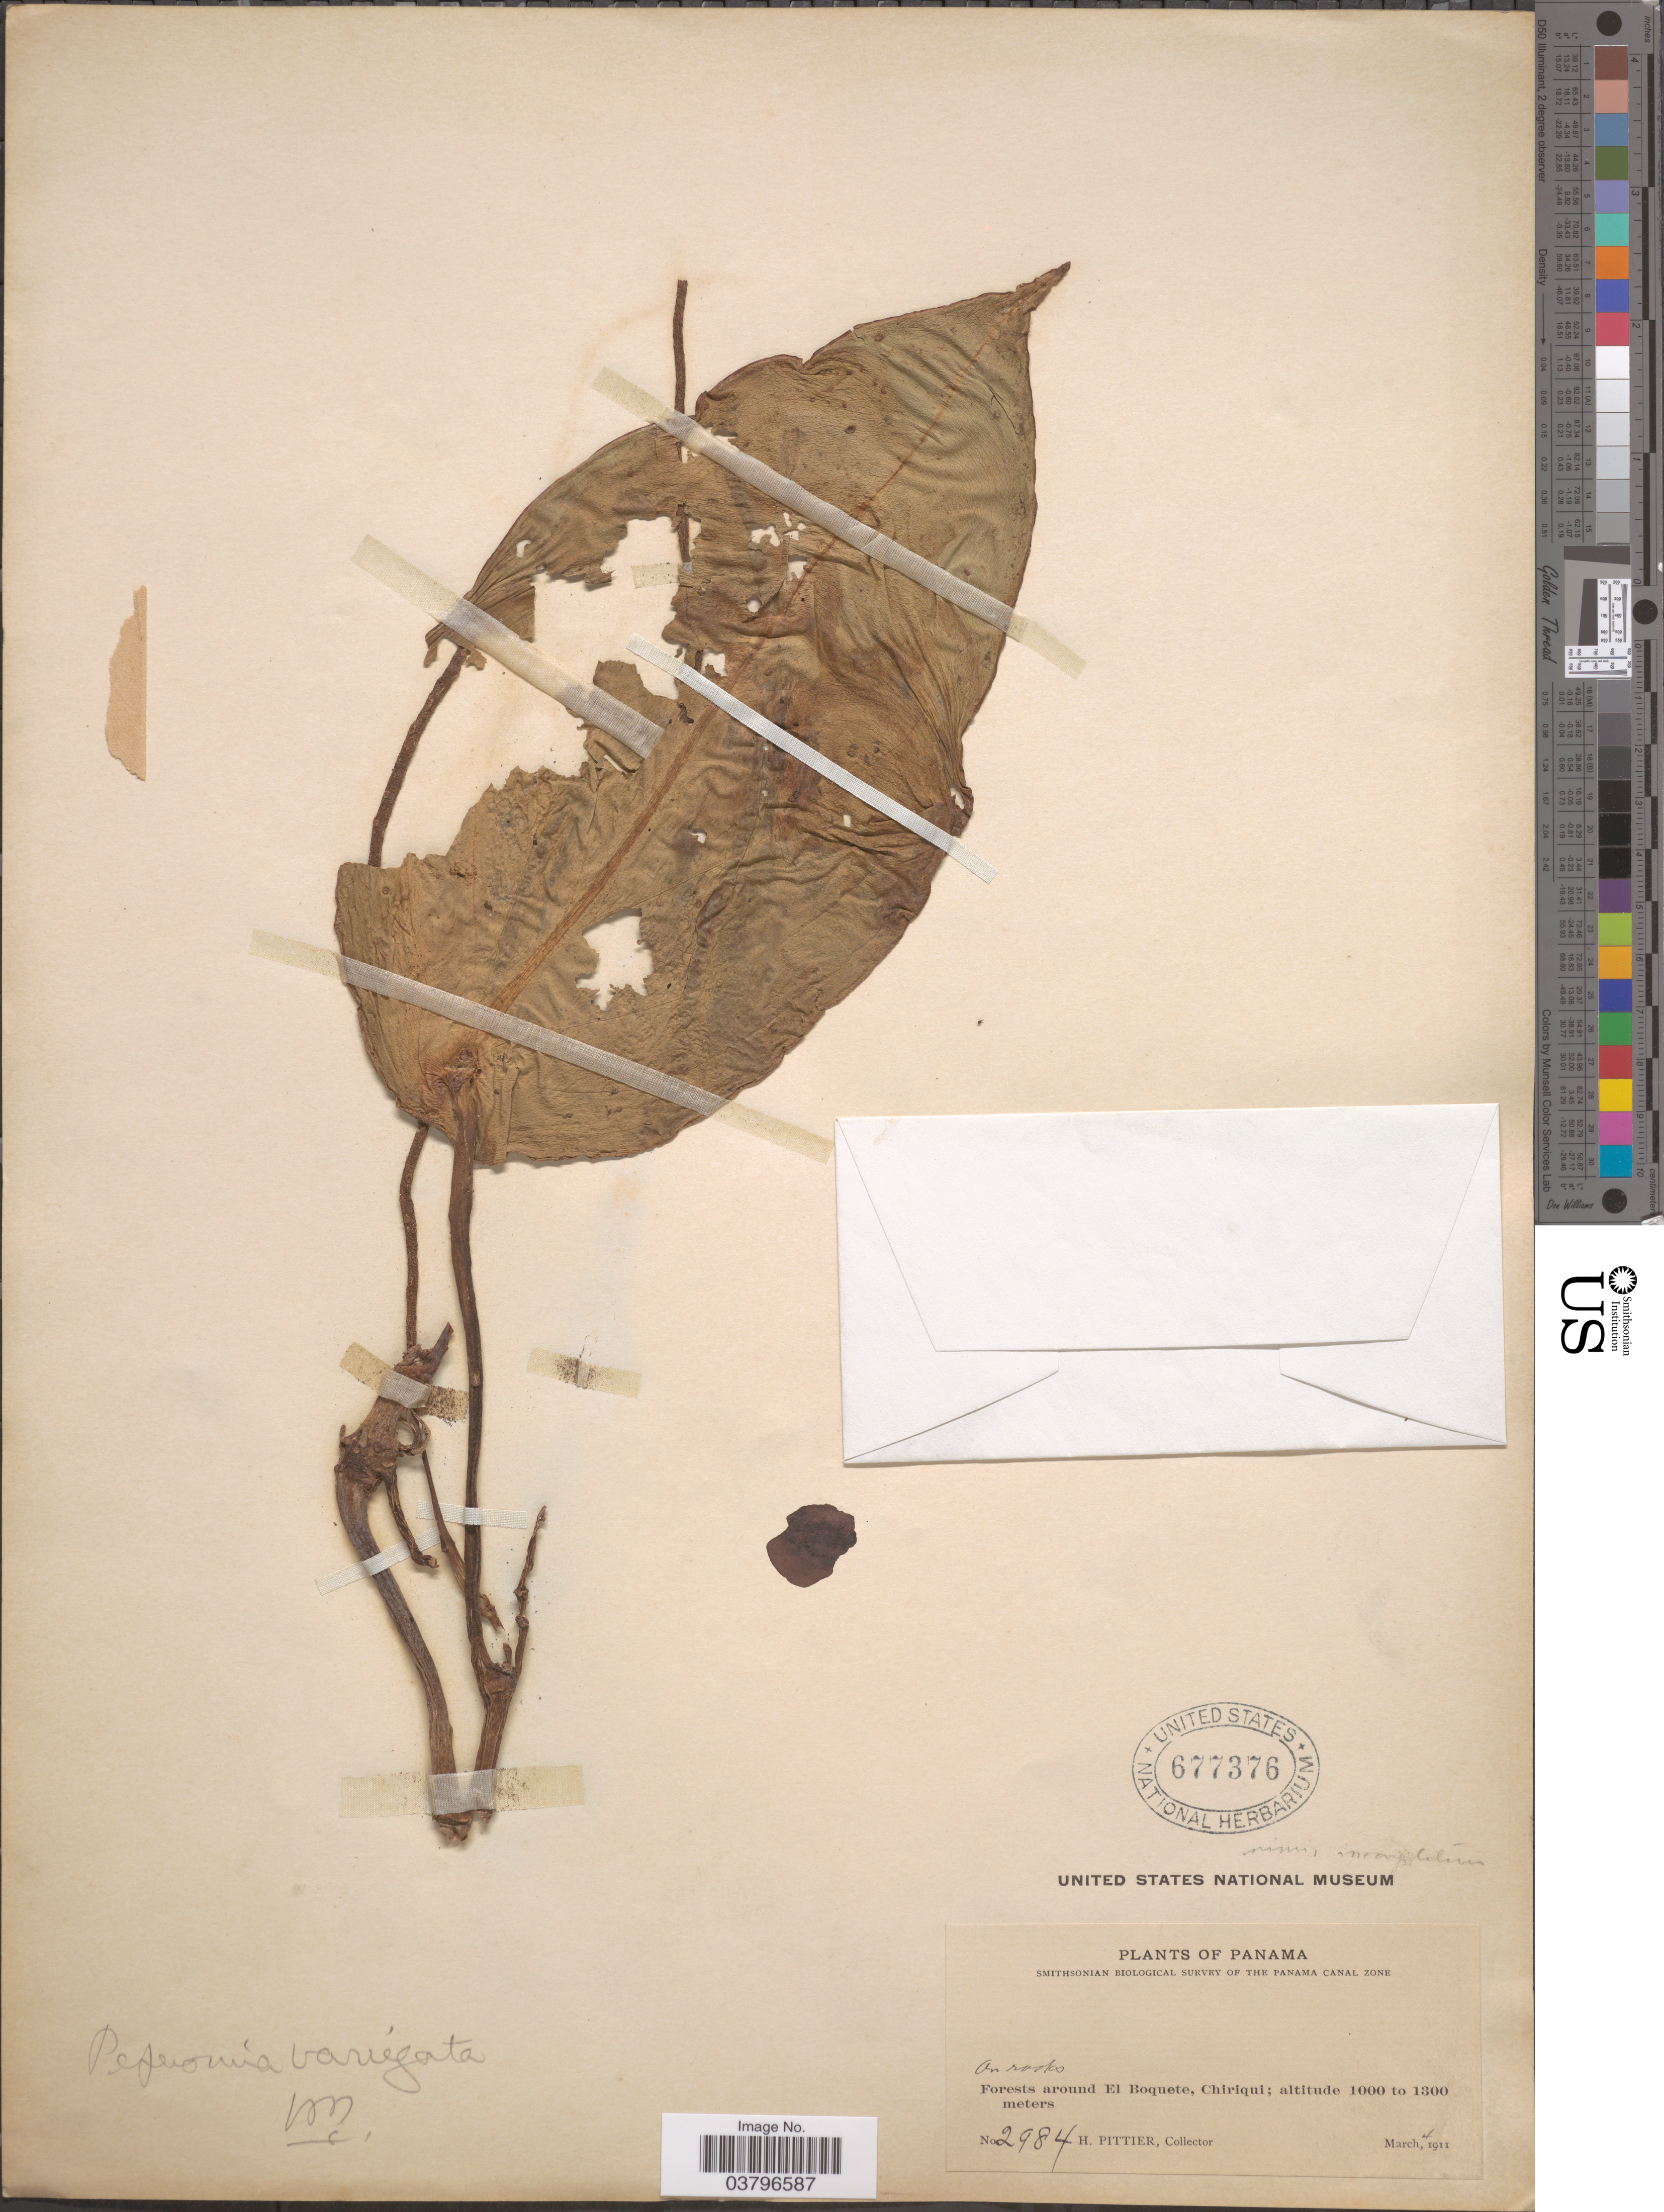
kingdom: Plantae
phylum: Tracheophyta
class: Magnoliopsida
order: Piperales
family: Piperaceae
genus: Peperomia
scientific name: Peperomia maculosa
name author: (L.) Hook.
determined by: Jiménez, José Estaban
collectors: H. F. Pittier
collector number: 2984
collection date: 1911-03-04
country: Panama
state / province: Chiriqui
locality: Forest around El Boquete.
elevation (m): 1000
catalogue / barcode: US 677376